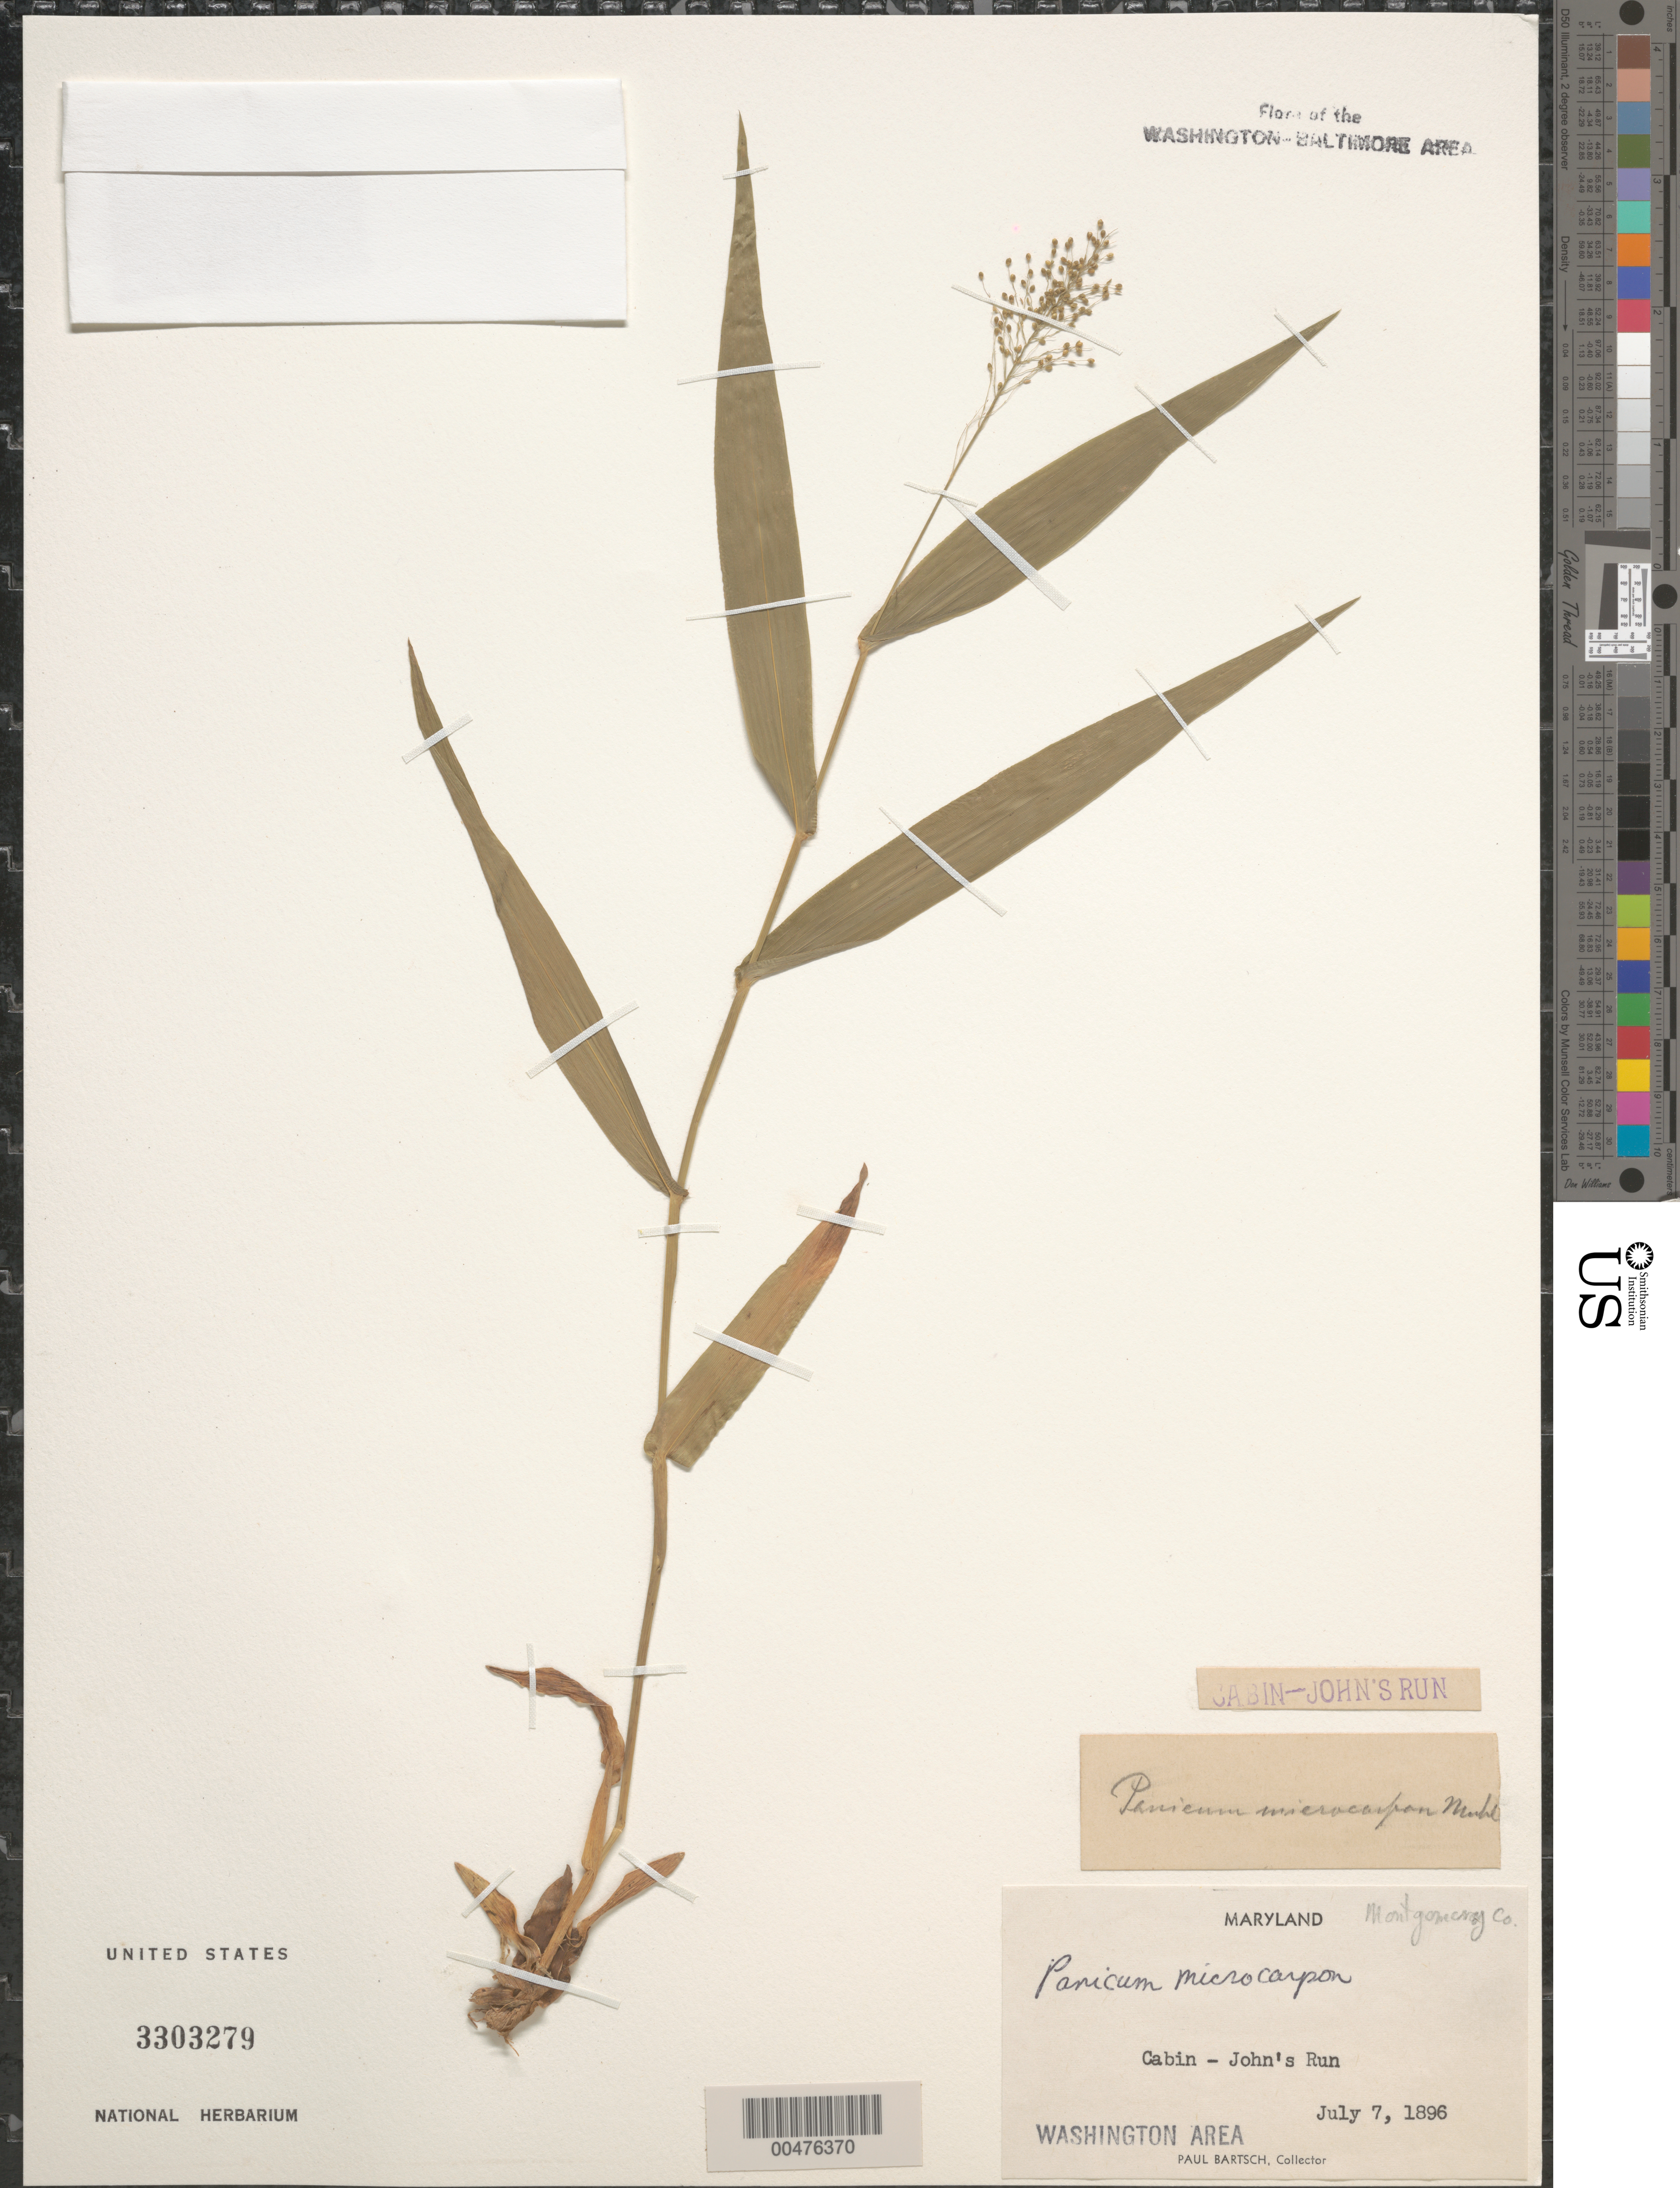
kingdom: Plantae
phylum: Tracheophyta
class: Liliopsida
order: Poales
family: Poaceae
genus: Dichanthelium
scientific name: Dichanthelium dichotomum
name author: (L.) Gould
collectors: P. Bartsch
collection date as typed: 07 Jul 1896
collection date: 1896-07-07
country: United States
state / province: Maryland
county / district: Montgomery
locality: Cabin John Run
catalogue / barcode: US 3303279